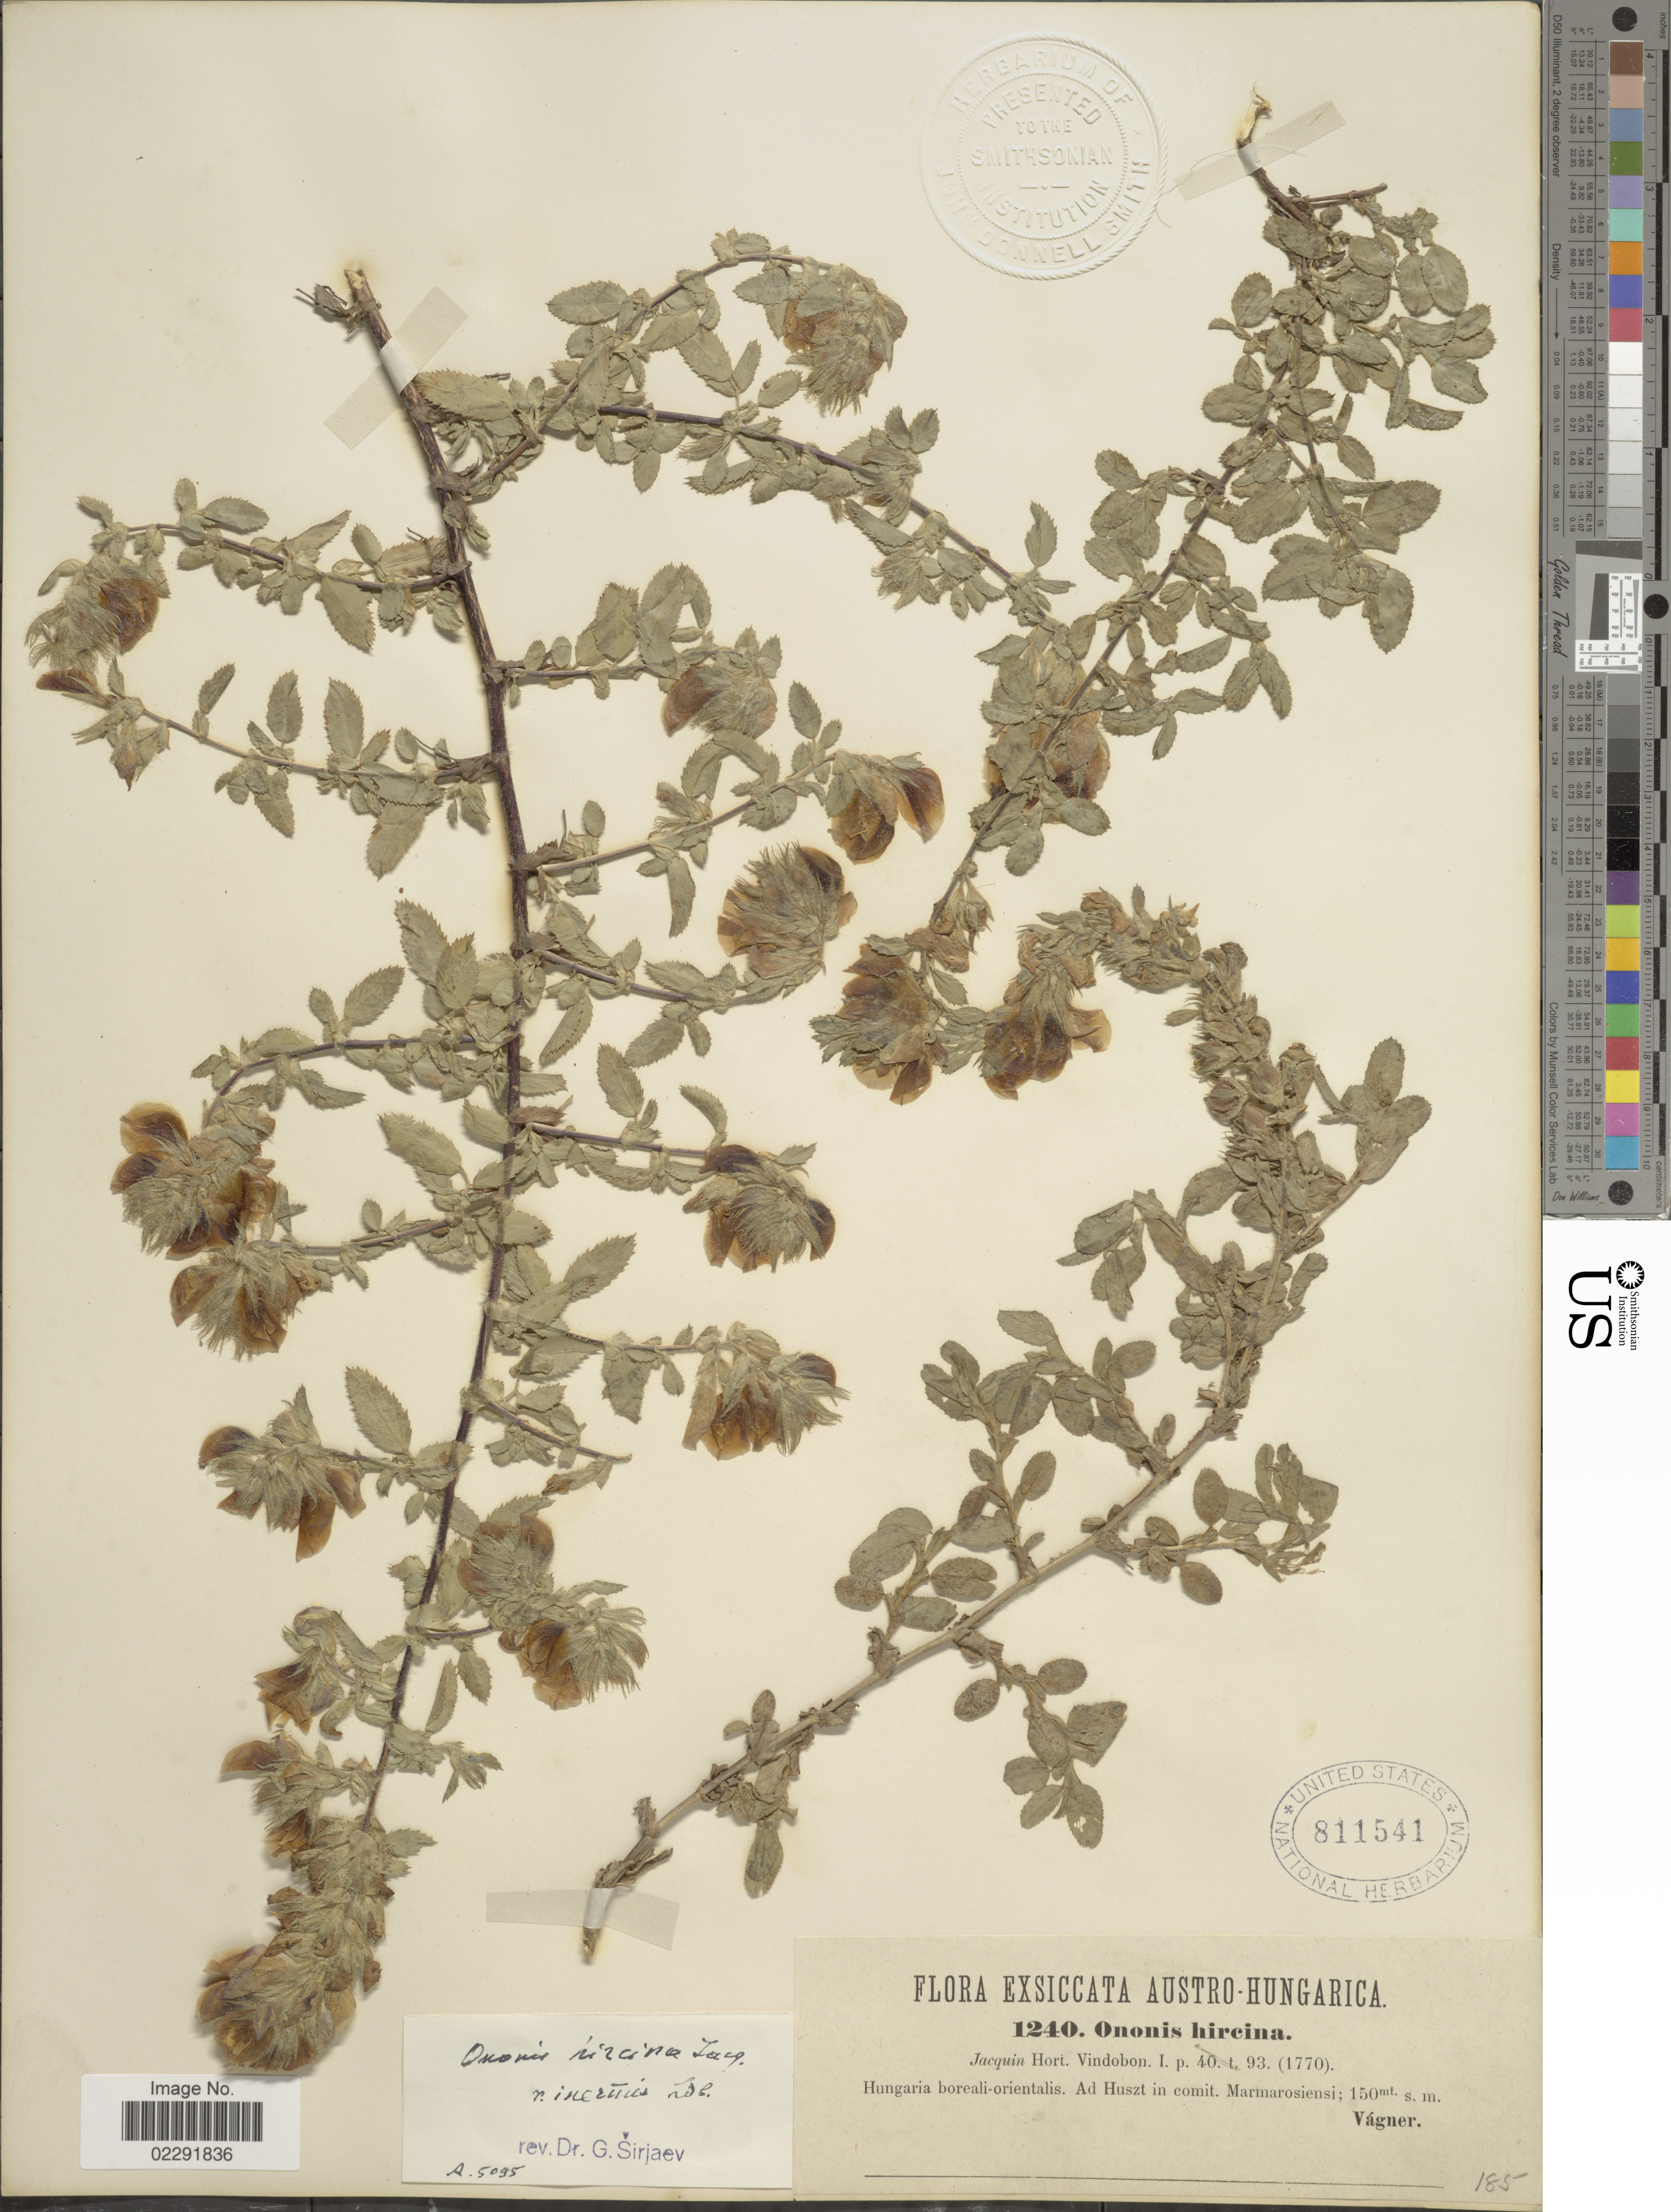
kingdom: Plantae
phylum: Tracheophyta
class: Magnoliopsida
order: Fabales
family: Fabaceae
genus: Ononis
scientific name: Ononis hircina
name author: Jacq.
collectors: Vágner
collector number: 1240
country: Hungary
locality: Hungaria boreali-orientalis, ad Huszt in comit, Marmarosiensi, Austro-Hungarica.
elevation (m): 150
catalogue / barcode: US 811541